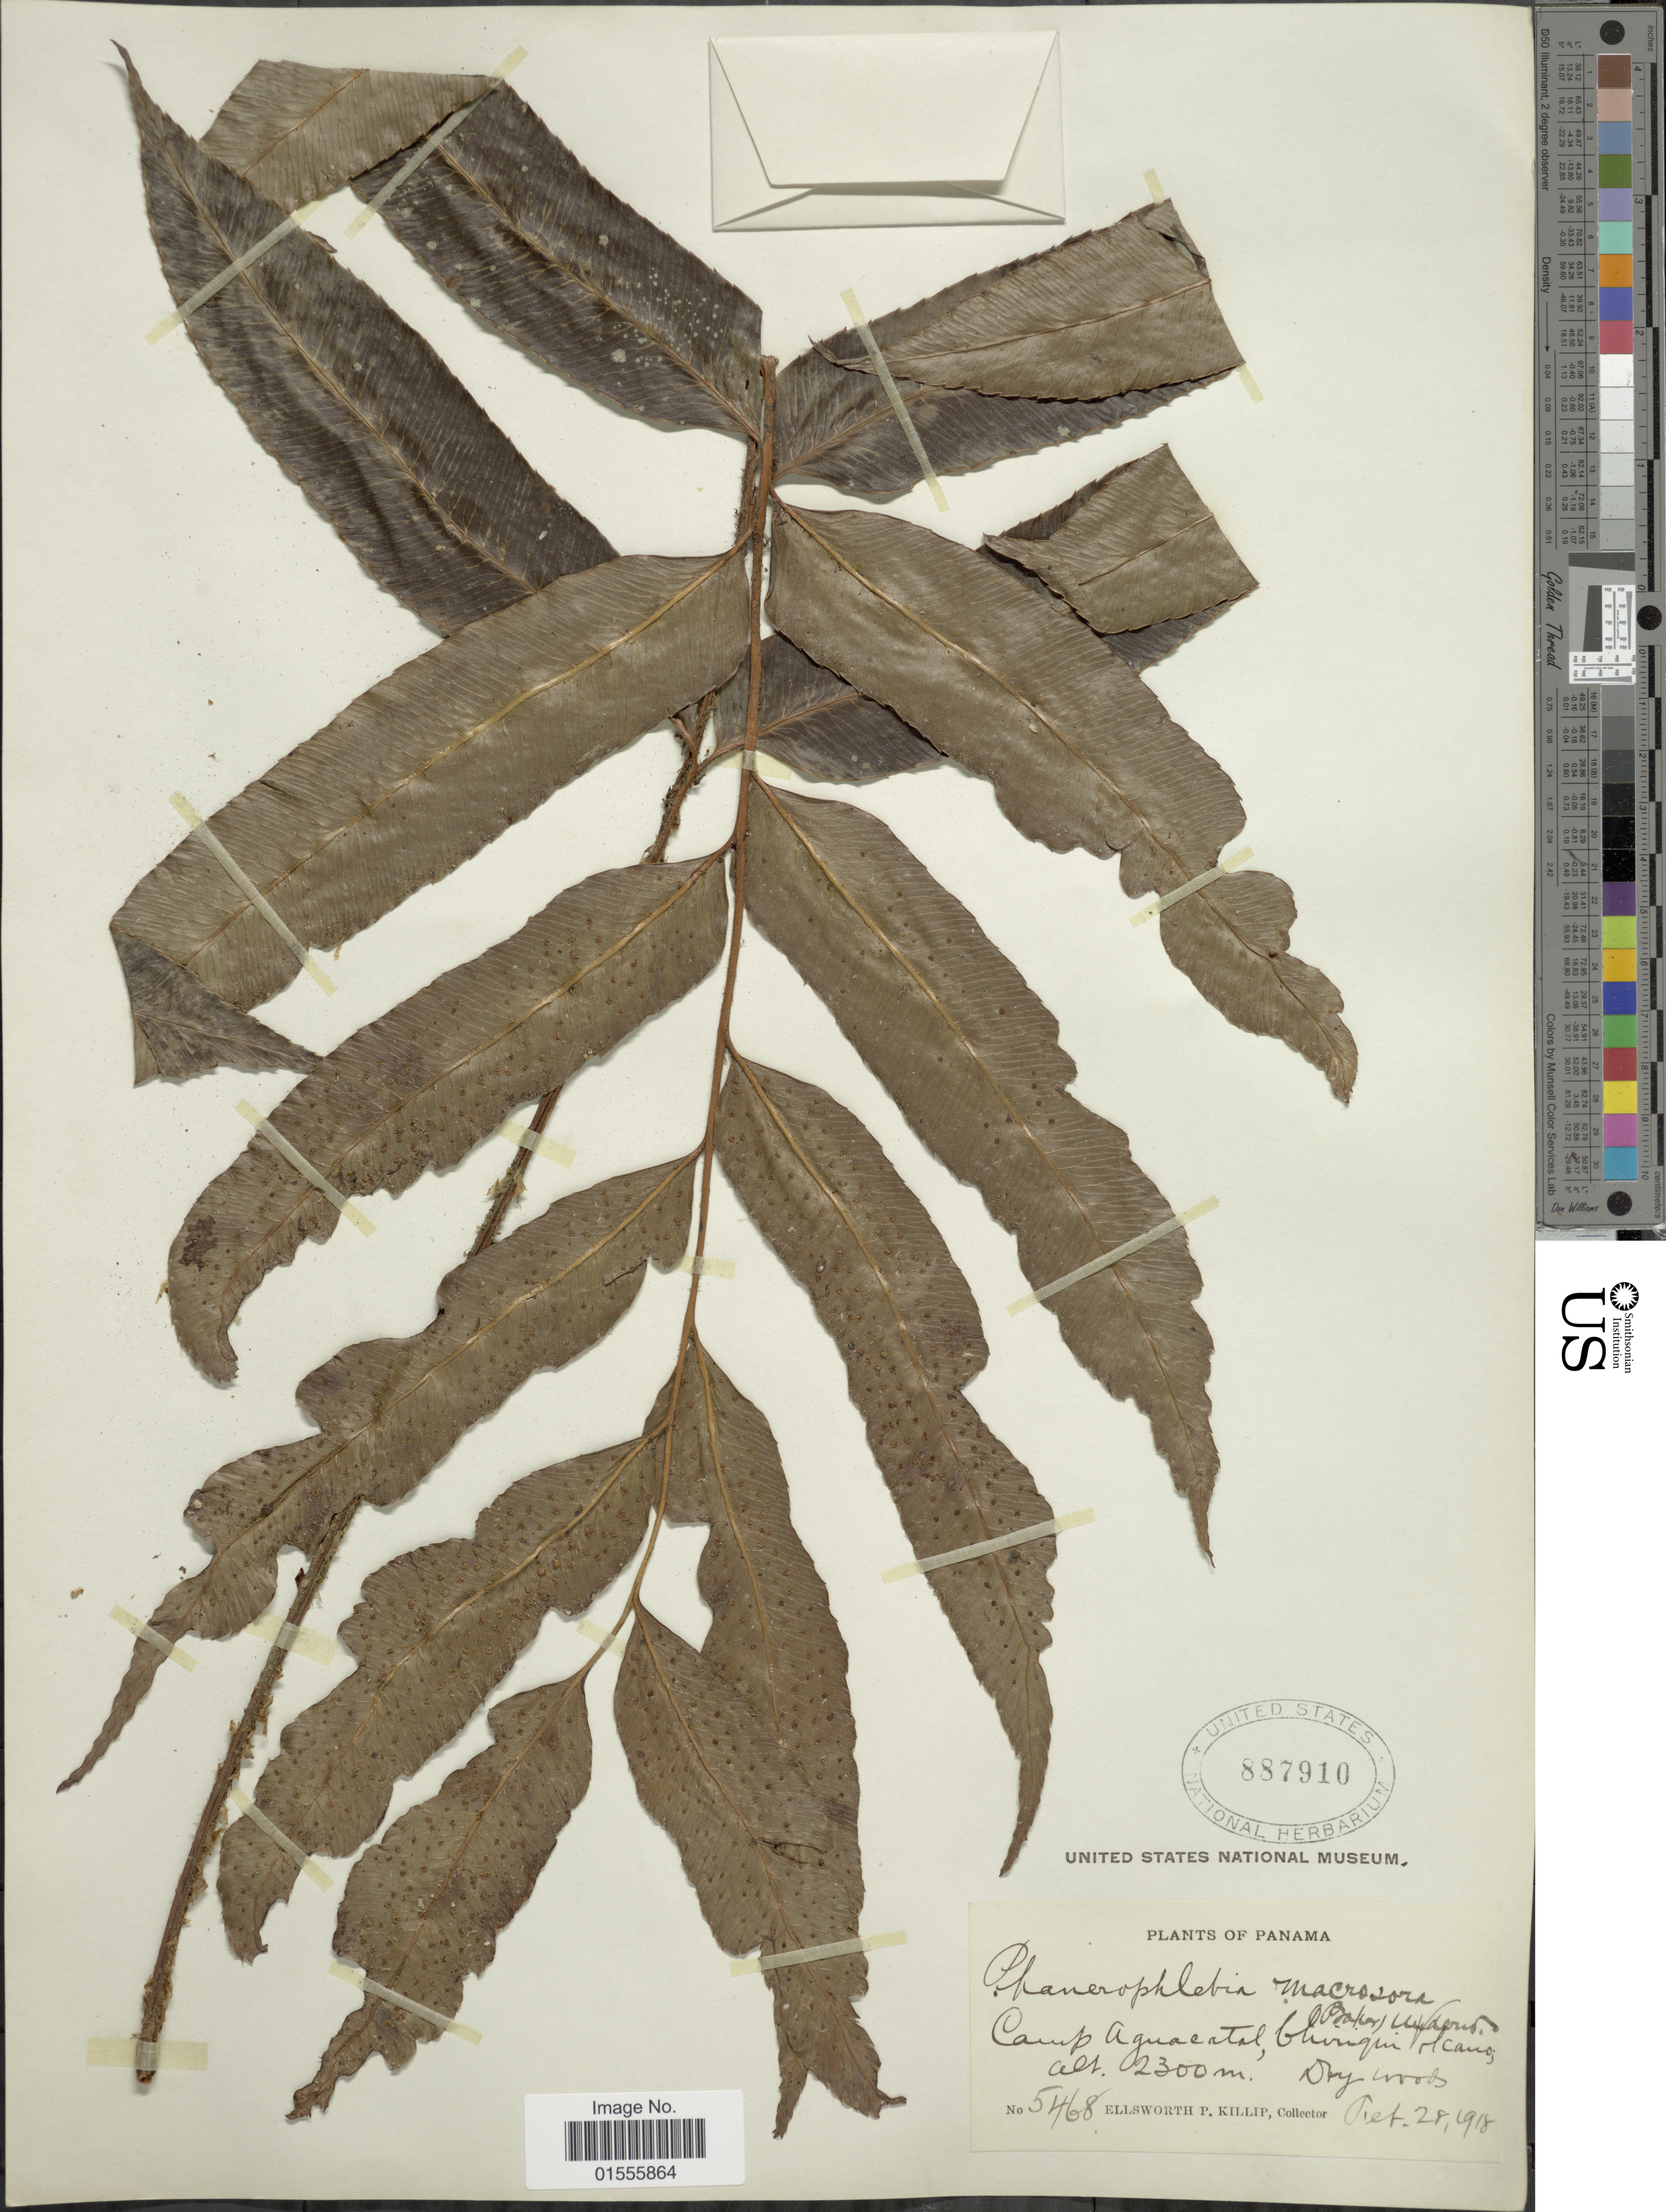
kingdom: Plantae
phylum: Tracheophyta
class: Polypodiopsida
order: Polypodiales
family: Dryopteridaceae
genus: Phanerophlebia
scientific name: Phanerophlebia macrosora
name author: (Baker) Underw.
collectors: W. R. Maxon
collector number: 5468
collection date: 1918-02-28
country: Panama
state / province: Chiriqui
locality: Camp Aguacatal, Chiriqui Volcano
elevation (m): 2300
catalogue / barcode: US 887910